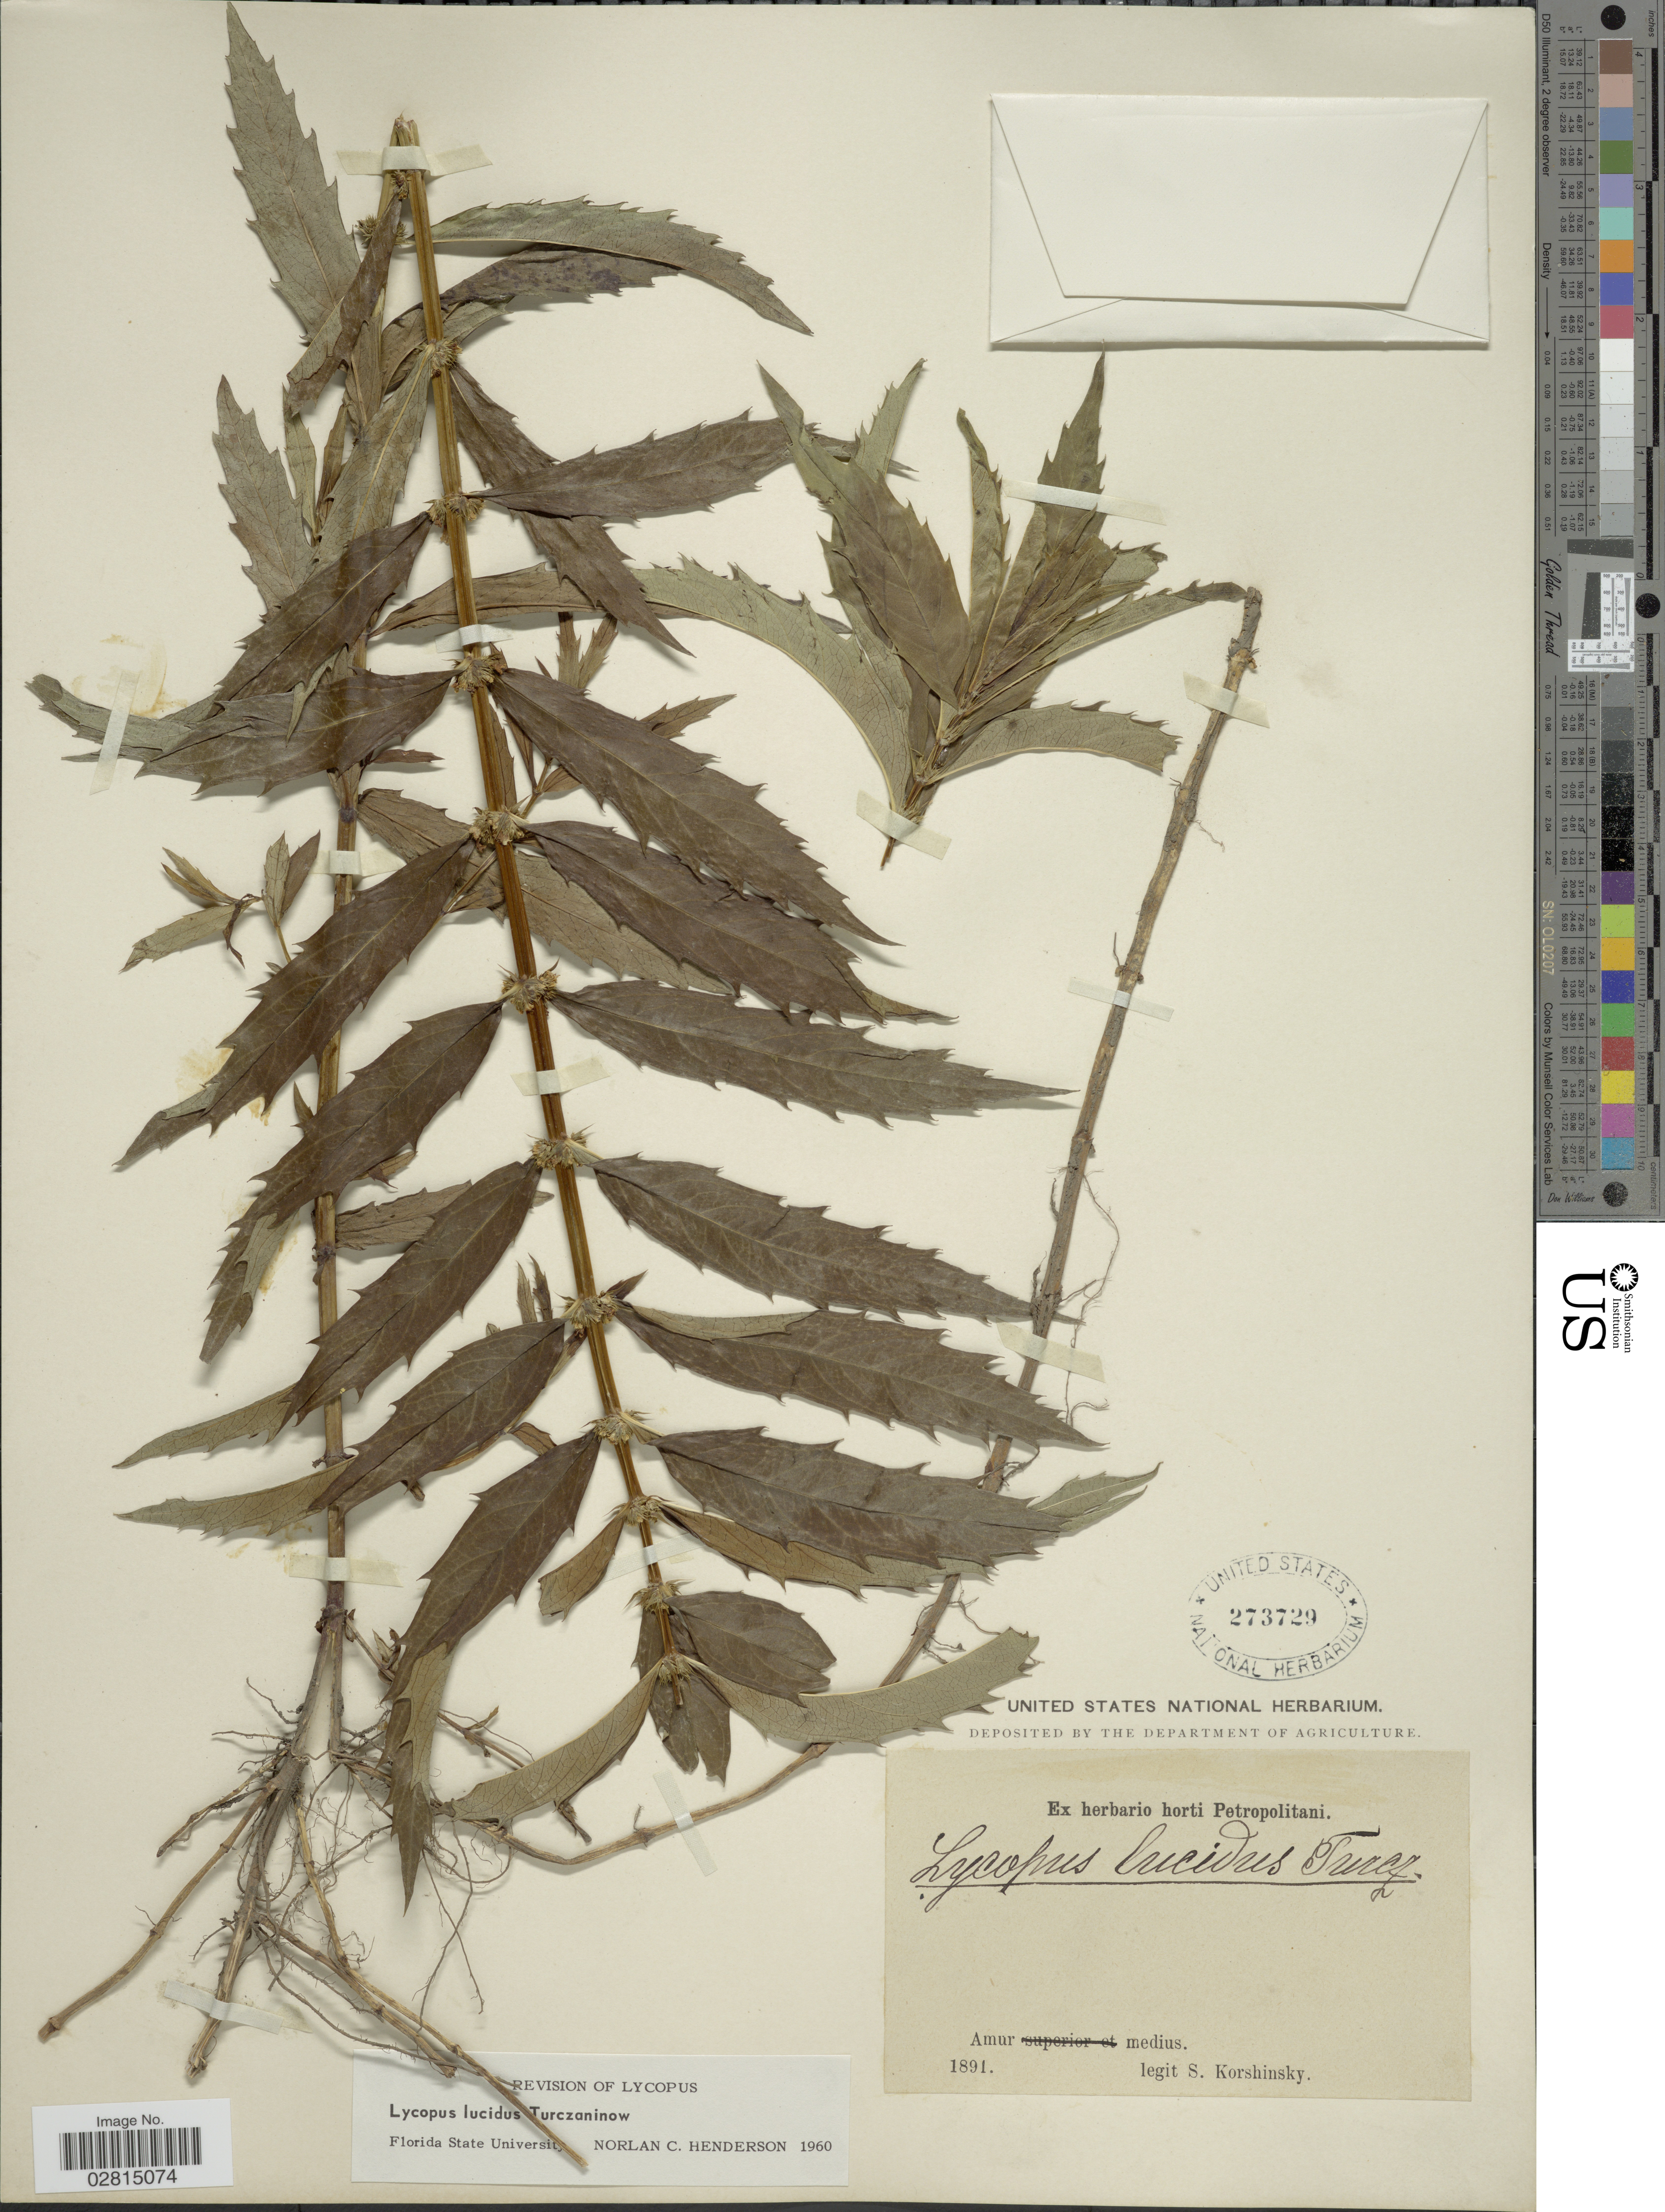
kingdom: Plantae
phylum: Tracheophyta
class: Magnoliopsida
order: Lamiales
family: Lamiaceae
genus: Lycopus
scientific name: Lycopus lucidus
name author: Turcz. ex Benth.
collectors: S. I. Korshinsky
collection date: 1891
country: Russian Federation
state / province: Amur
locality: Amur medius.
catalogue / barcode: US 273729